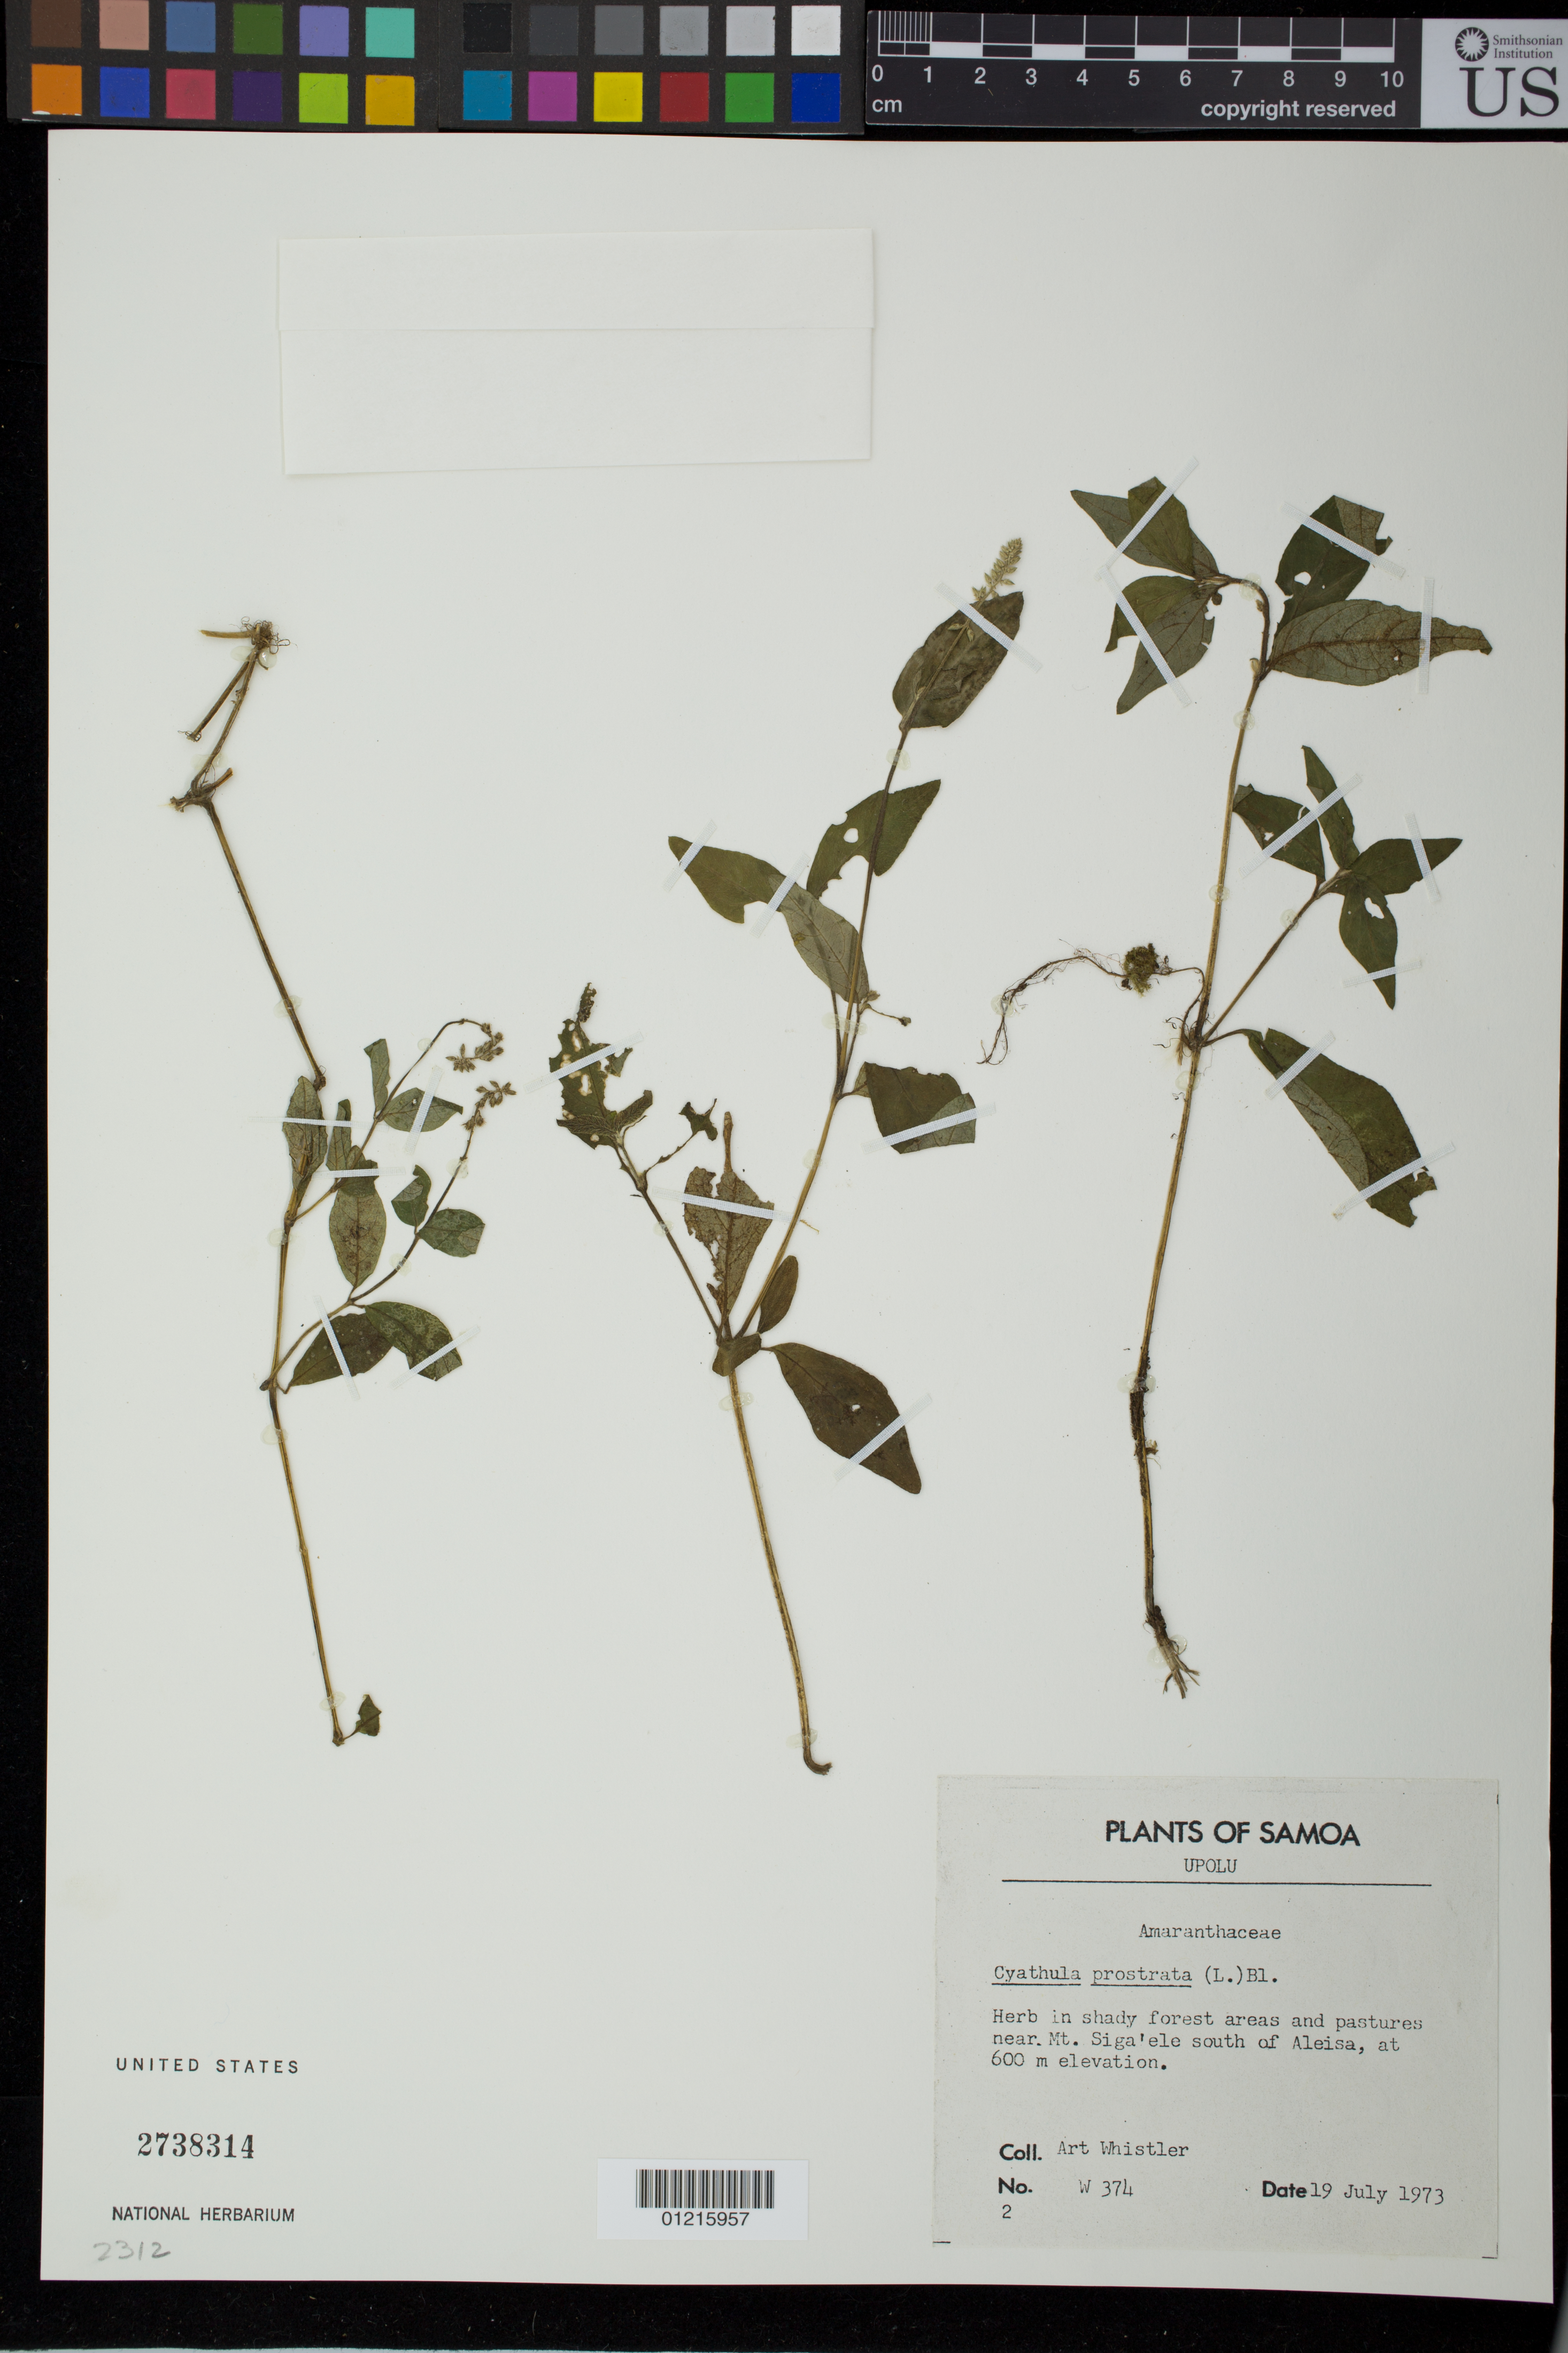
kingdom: Plantae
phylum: Tracheophyta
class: Magnoliopsida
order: Caryophyllales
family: Amaranthaceae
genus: Cyathula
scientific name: Cyathula prostrata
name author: (L.) Blume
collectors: A. Whistler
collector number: W374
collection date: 1973-07-19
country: Samoa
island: Upolu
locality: Siga'ele south of Aleisa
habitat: shady forest areas and pastures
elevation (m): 600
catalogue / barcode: US 2738414